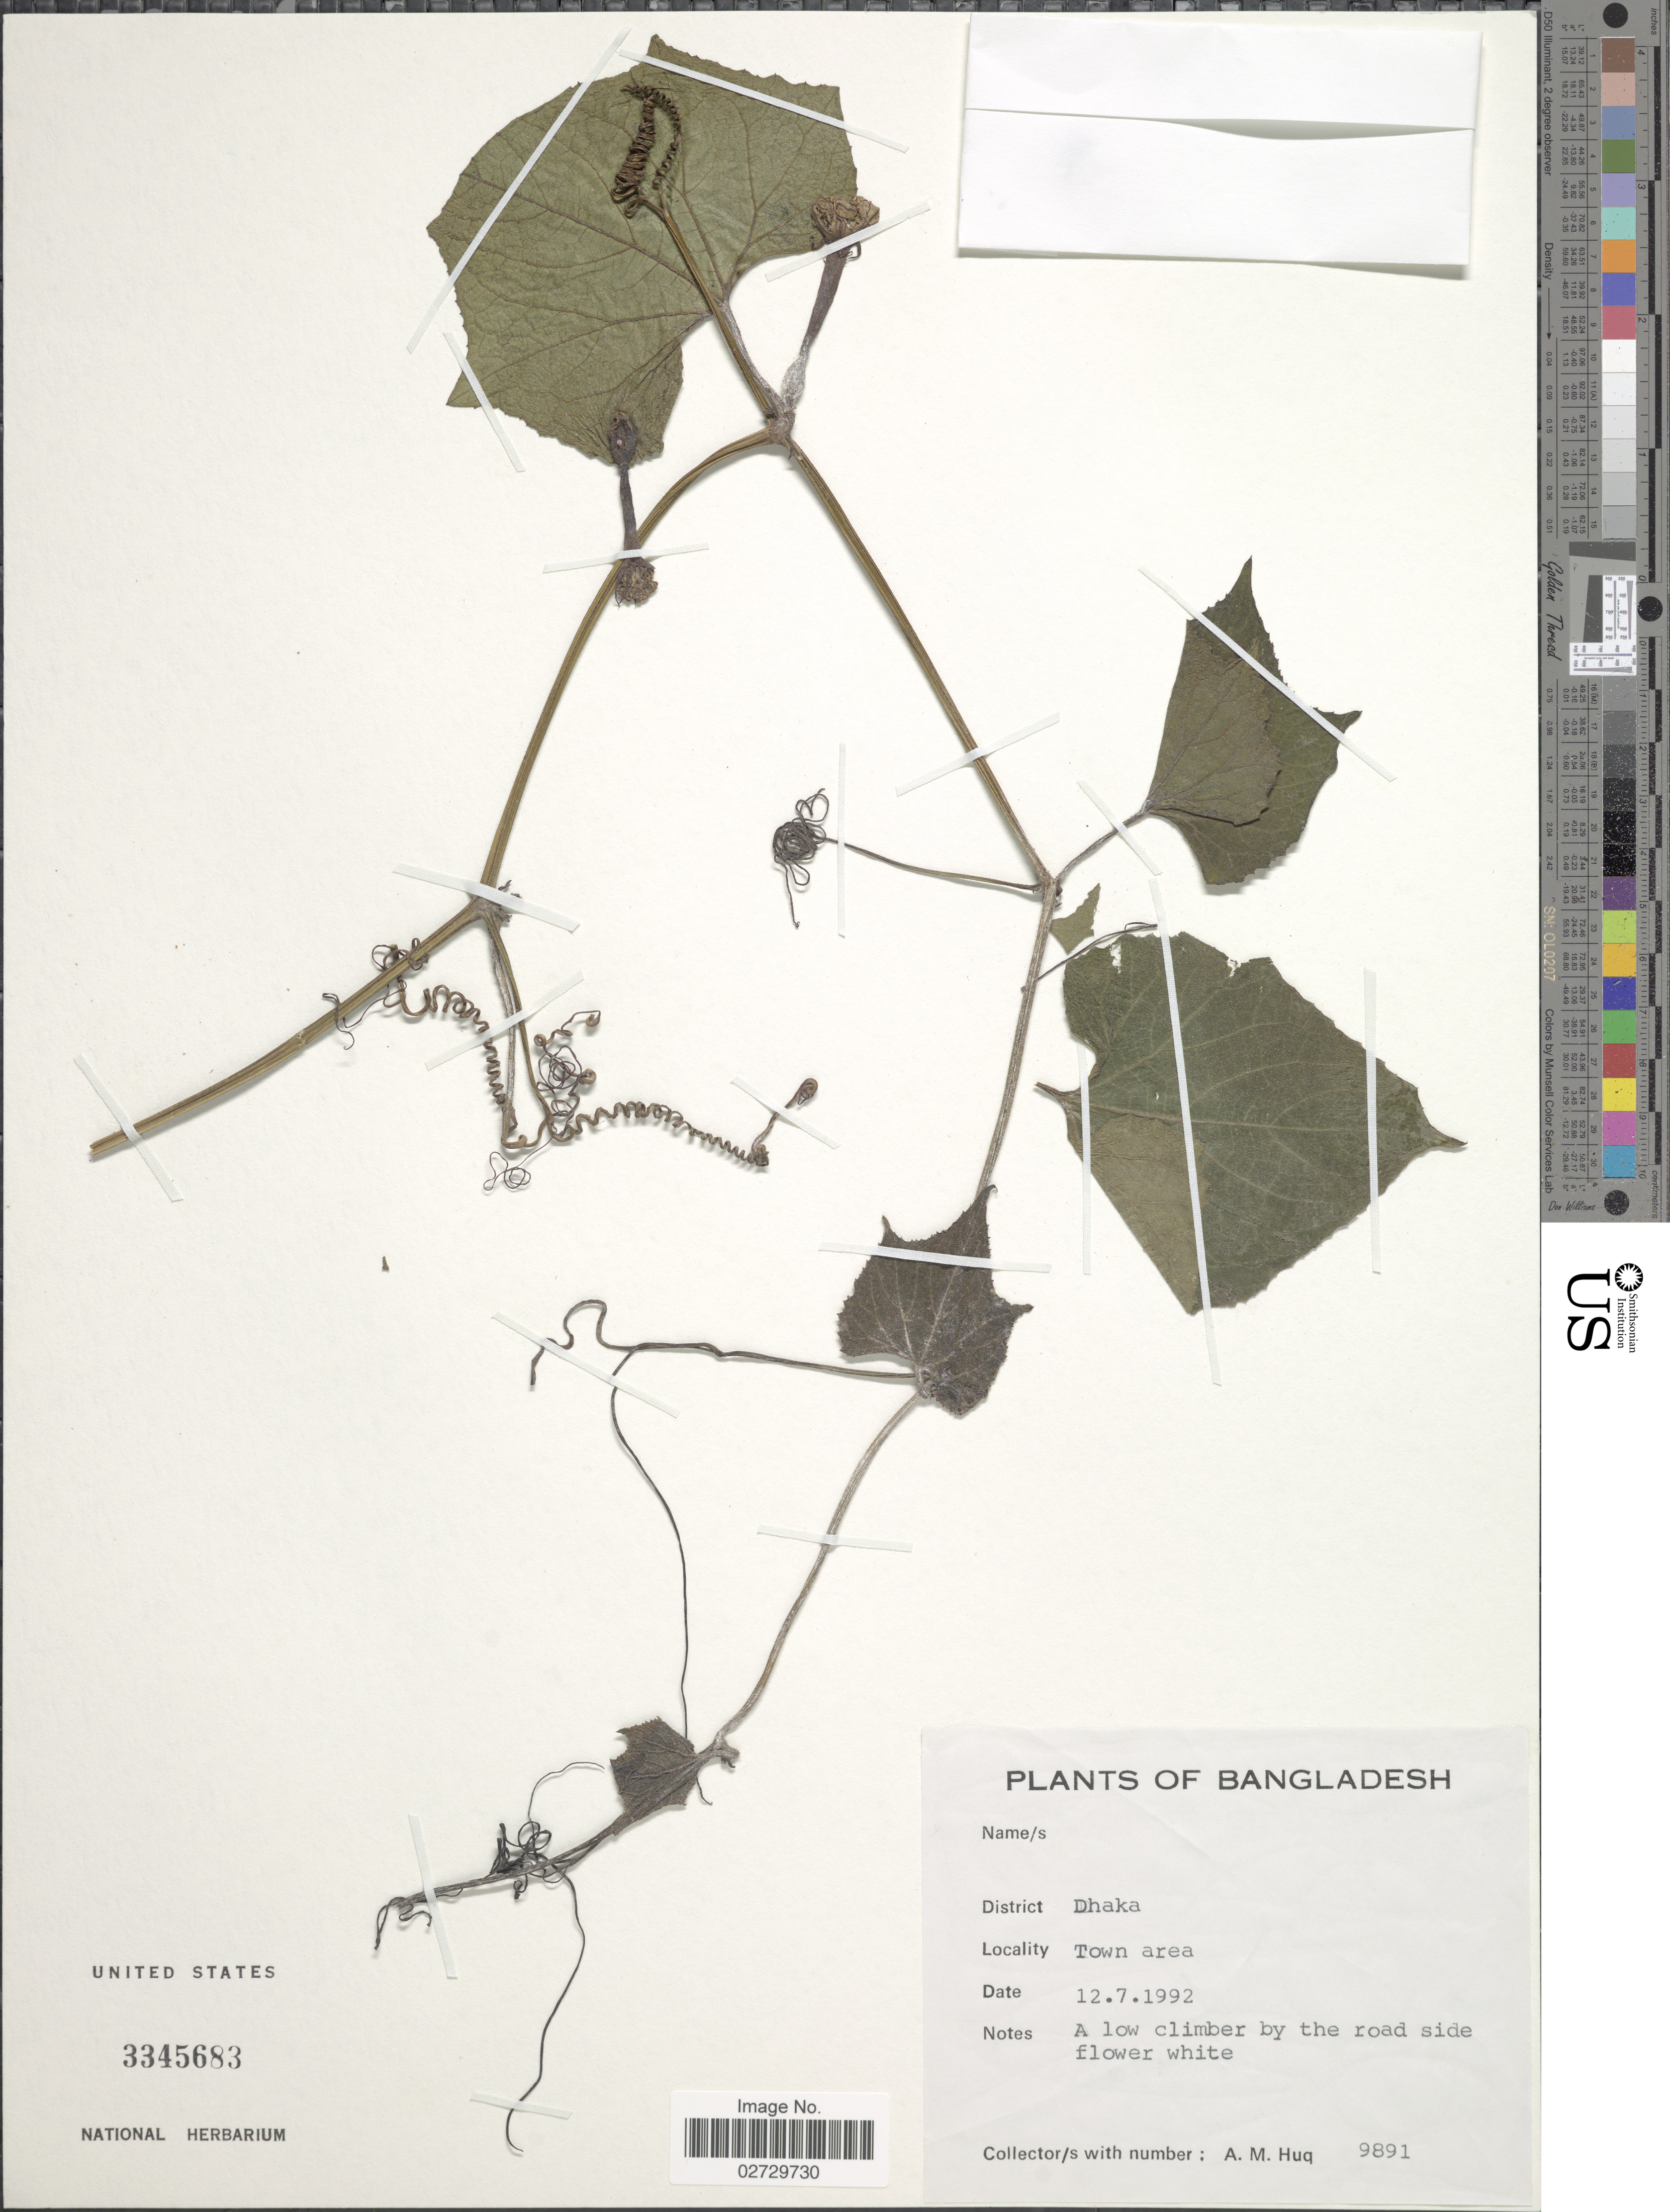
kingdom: Plantae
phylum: Tracheophyta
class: Magnoliopsida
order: Cucurbitales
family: Cucurbitaceae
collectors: A. M. Huq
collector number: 9891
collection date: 1992-07-12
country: Bangladesh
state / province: Dhaka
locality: District Dhaka, Town area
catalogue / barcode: US 3345683